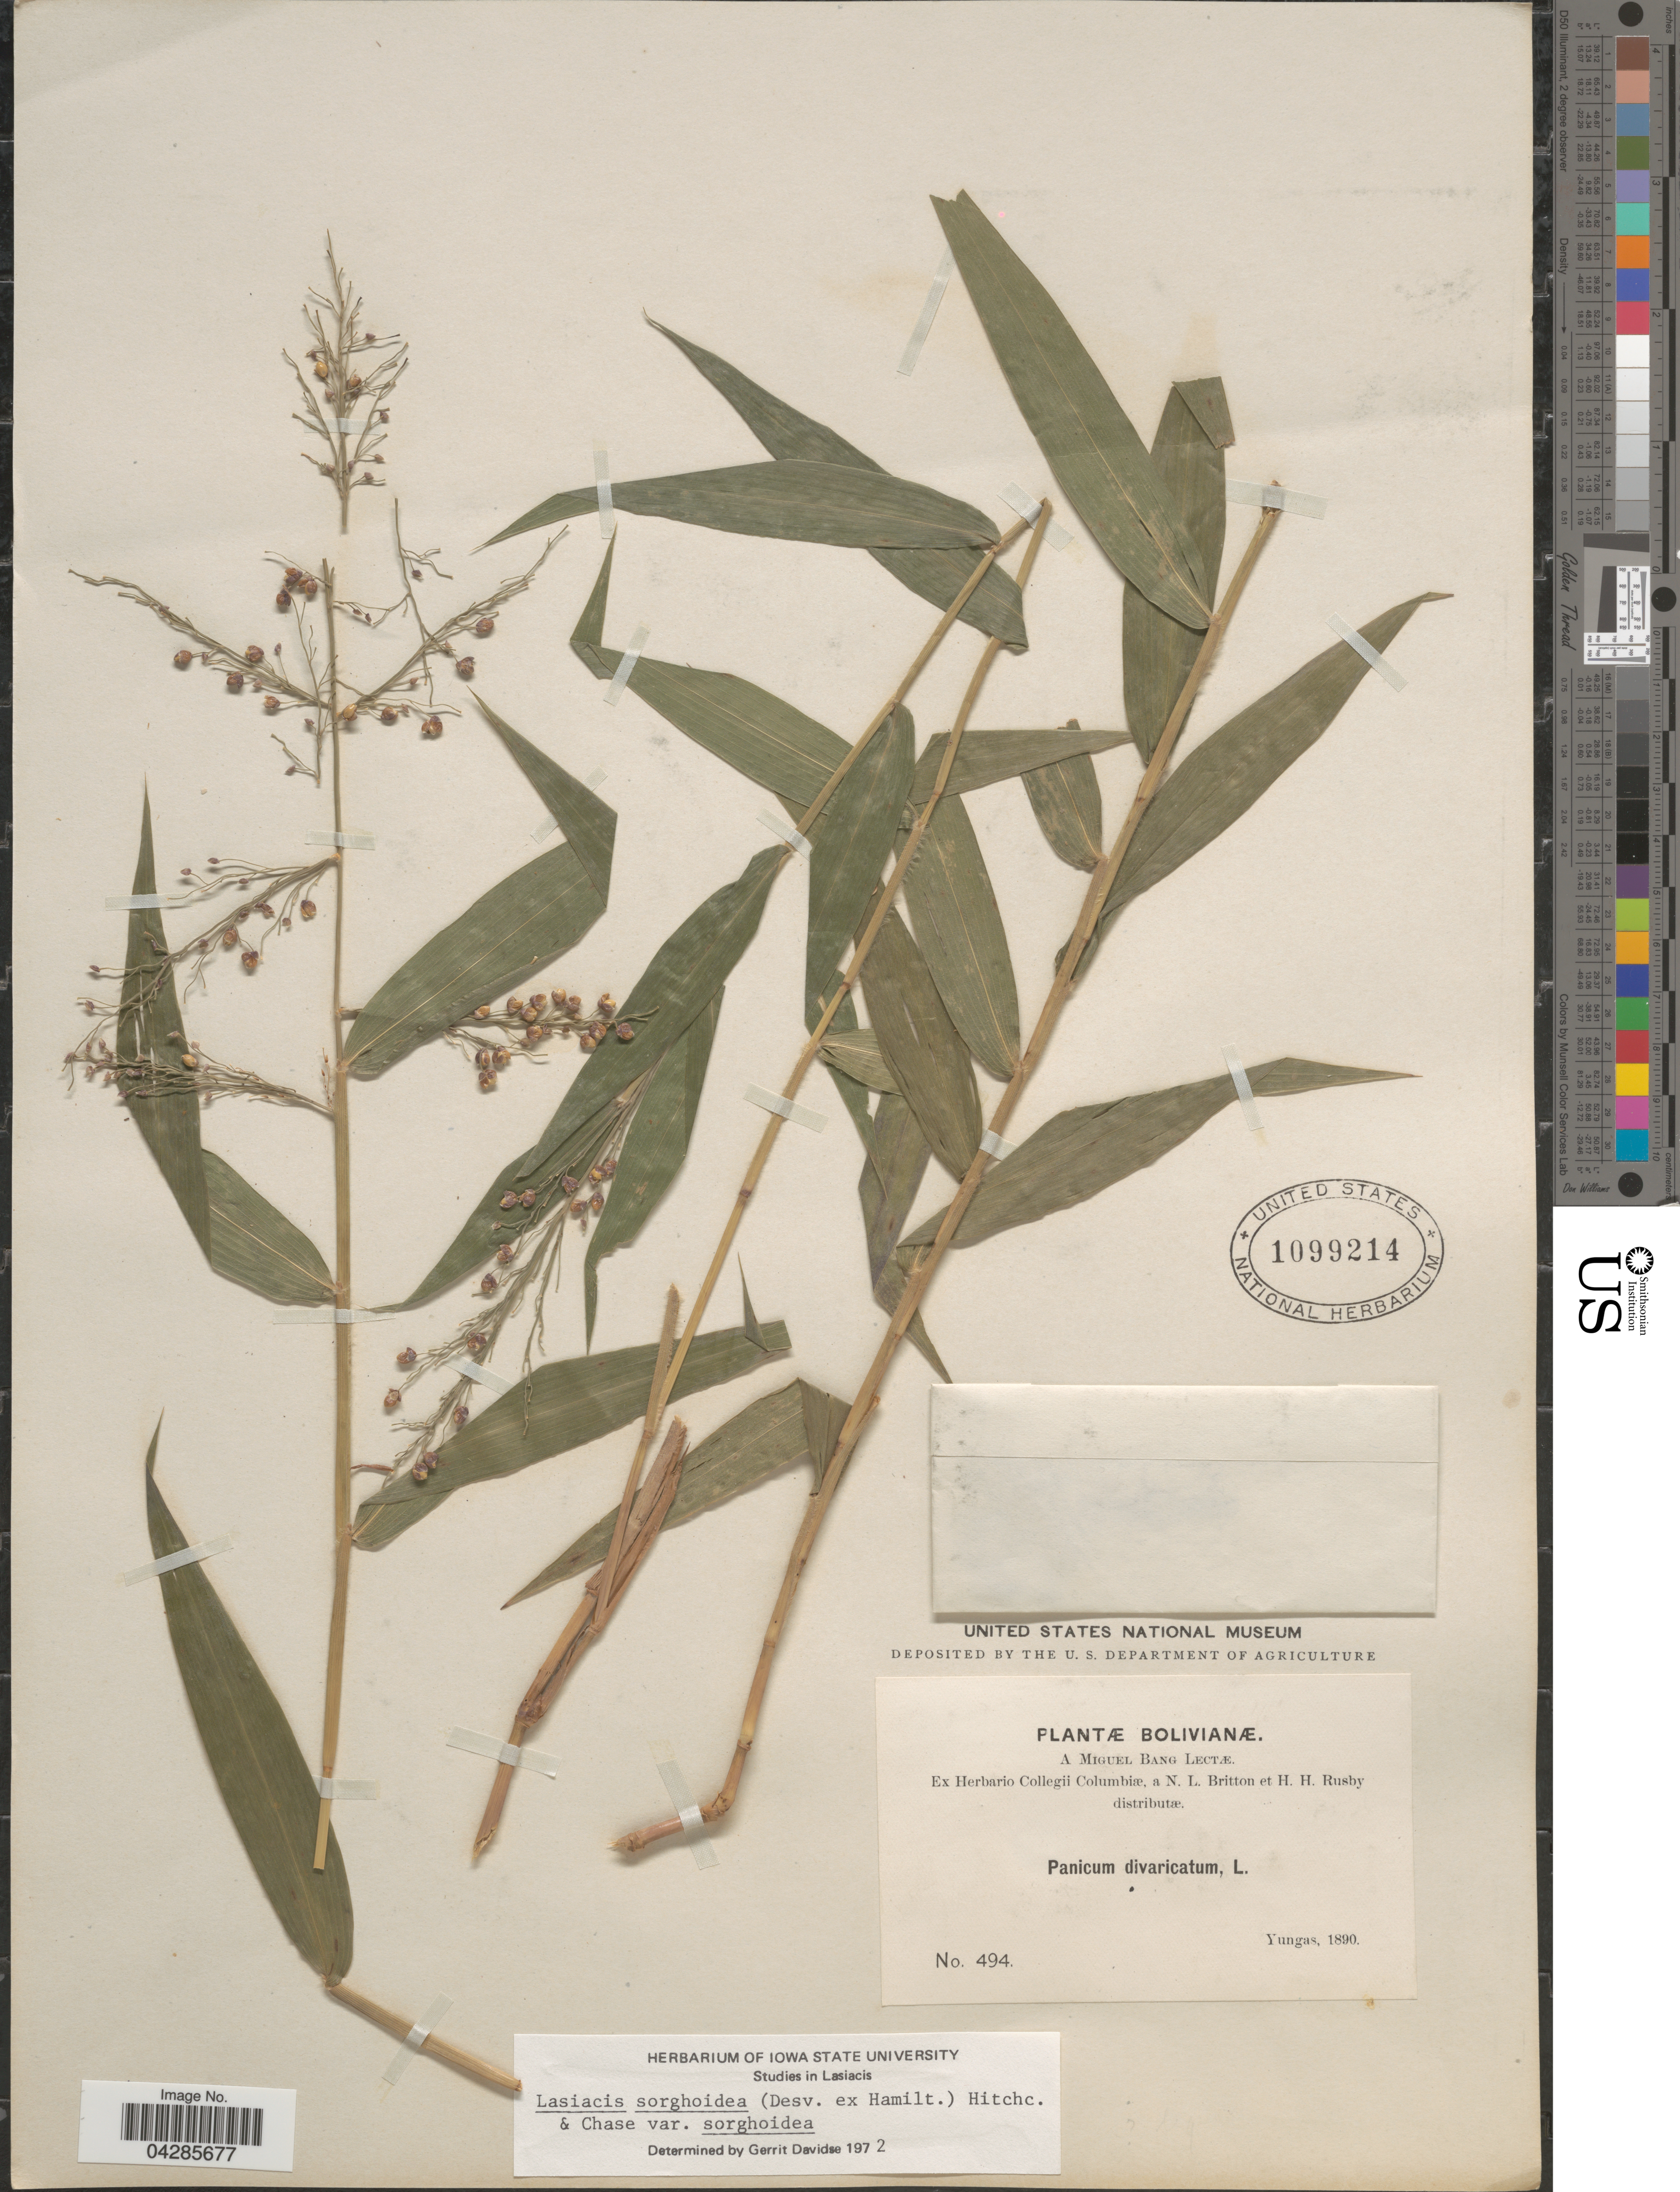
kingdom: Plantae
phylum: Tracheophyta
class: Liliopsida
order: Poales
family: Poaceae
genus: Lasiacis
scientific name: Lasiacis sorghoidea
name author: (Desv. ex Ham.) Hitchc. & Chase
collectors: M. Bang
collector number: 494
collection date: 1890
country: Bolivia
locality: Yungas.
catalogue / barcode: US 1099214